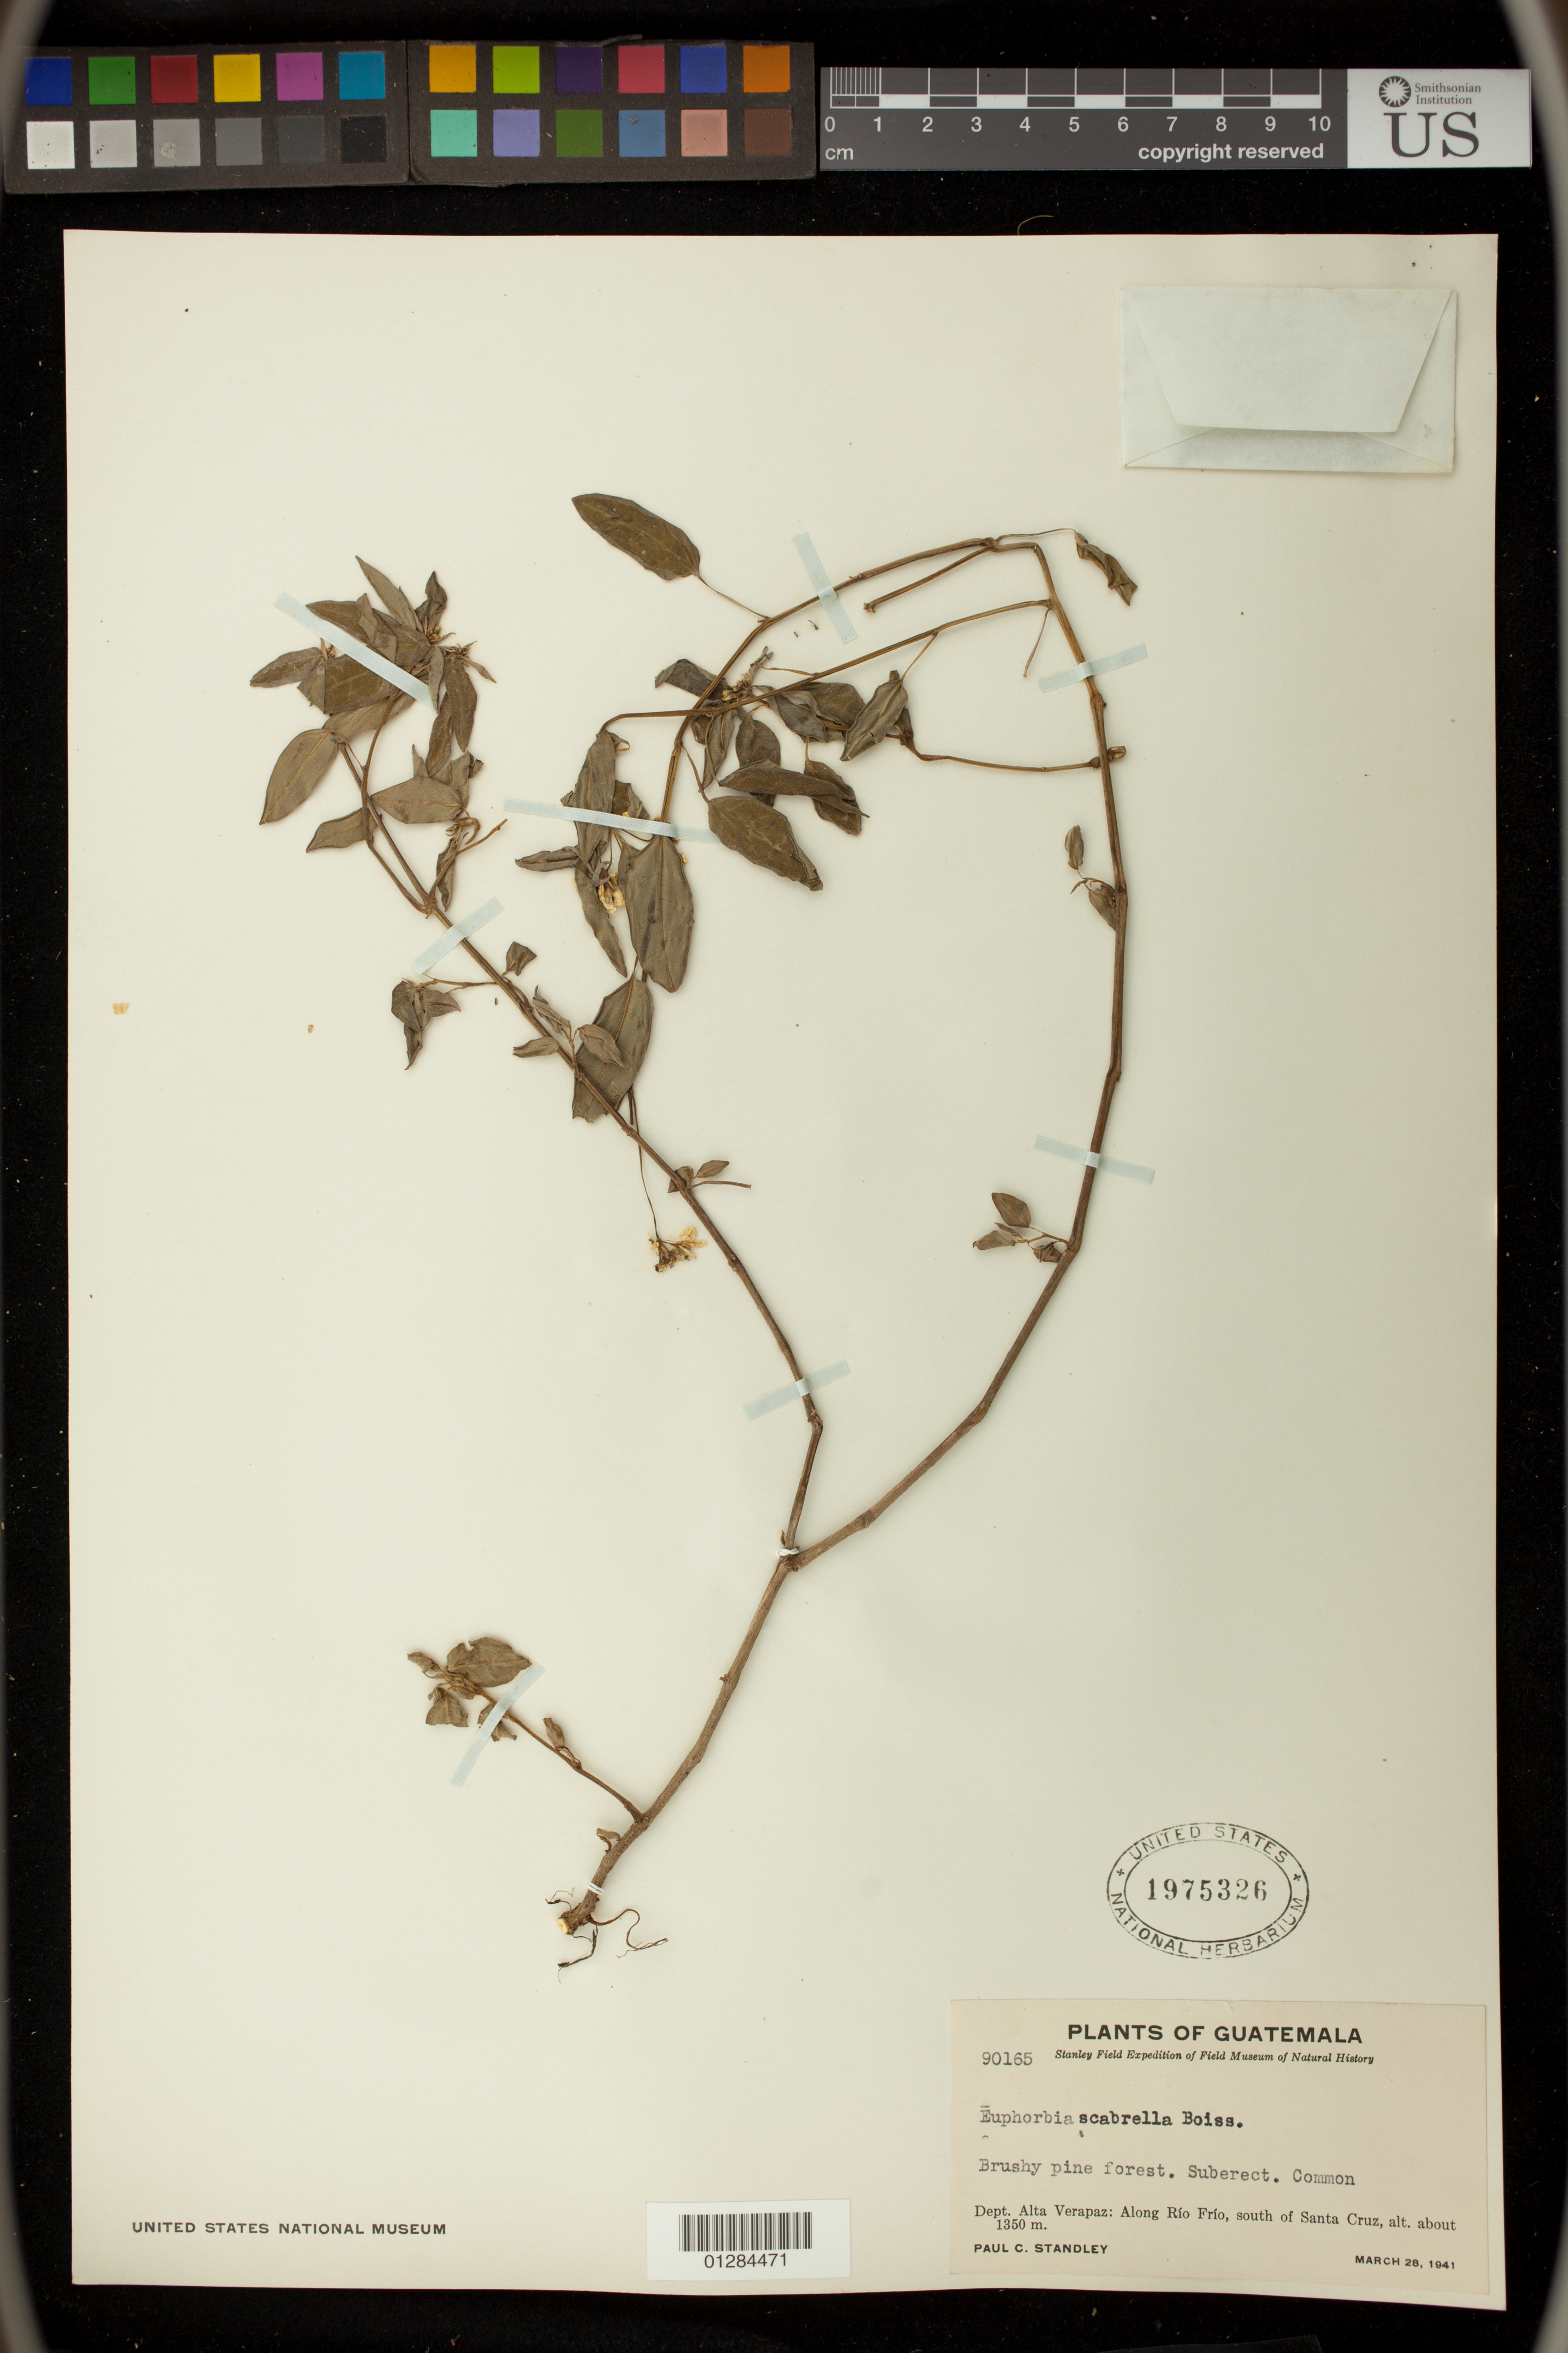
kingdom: Plantae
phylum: Tracheophyta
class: Magnoliopsida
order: Malpighiales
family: Euphorbiaceae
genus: Euphorbia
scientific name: Euphorbia triphylla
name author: (Klotzsch & Garcke) Oudejans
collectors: Standley, Paul Carpenter, Steyermark, Julian Alfred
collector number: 90165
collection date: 1941-03-28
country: Guatemala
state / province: Alta Verapaz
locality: Dept. Alta Verapaz: Along Rio Frio, south of Santa Cruz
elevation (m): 1350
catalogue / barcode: US 1975326